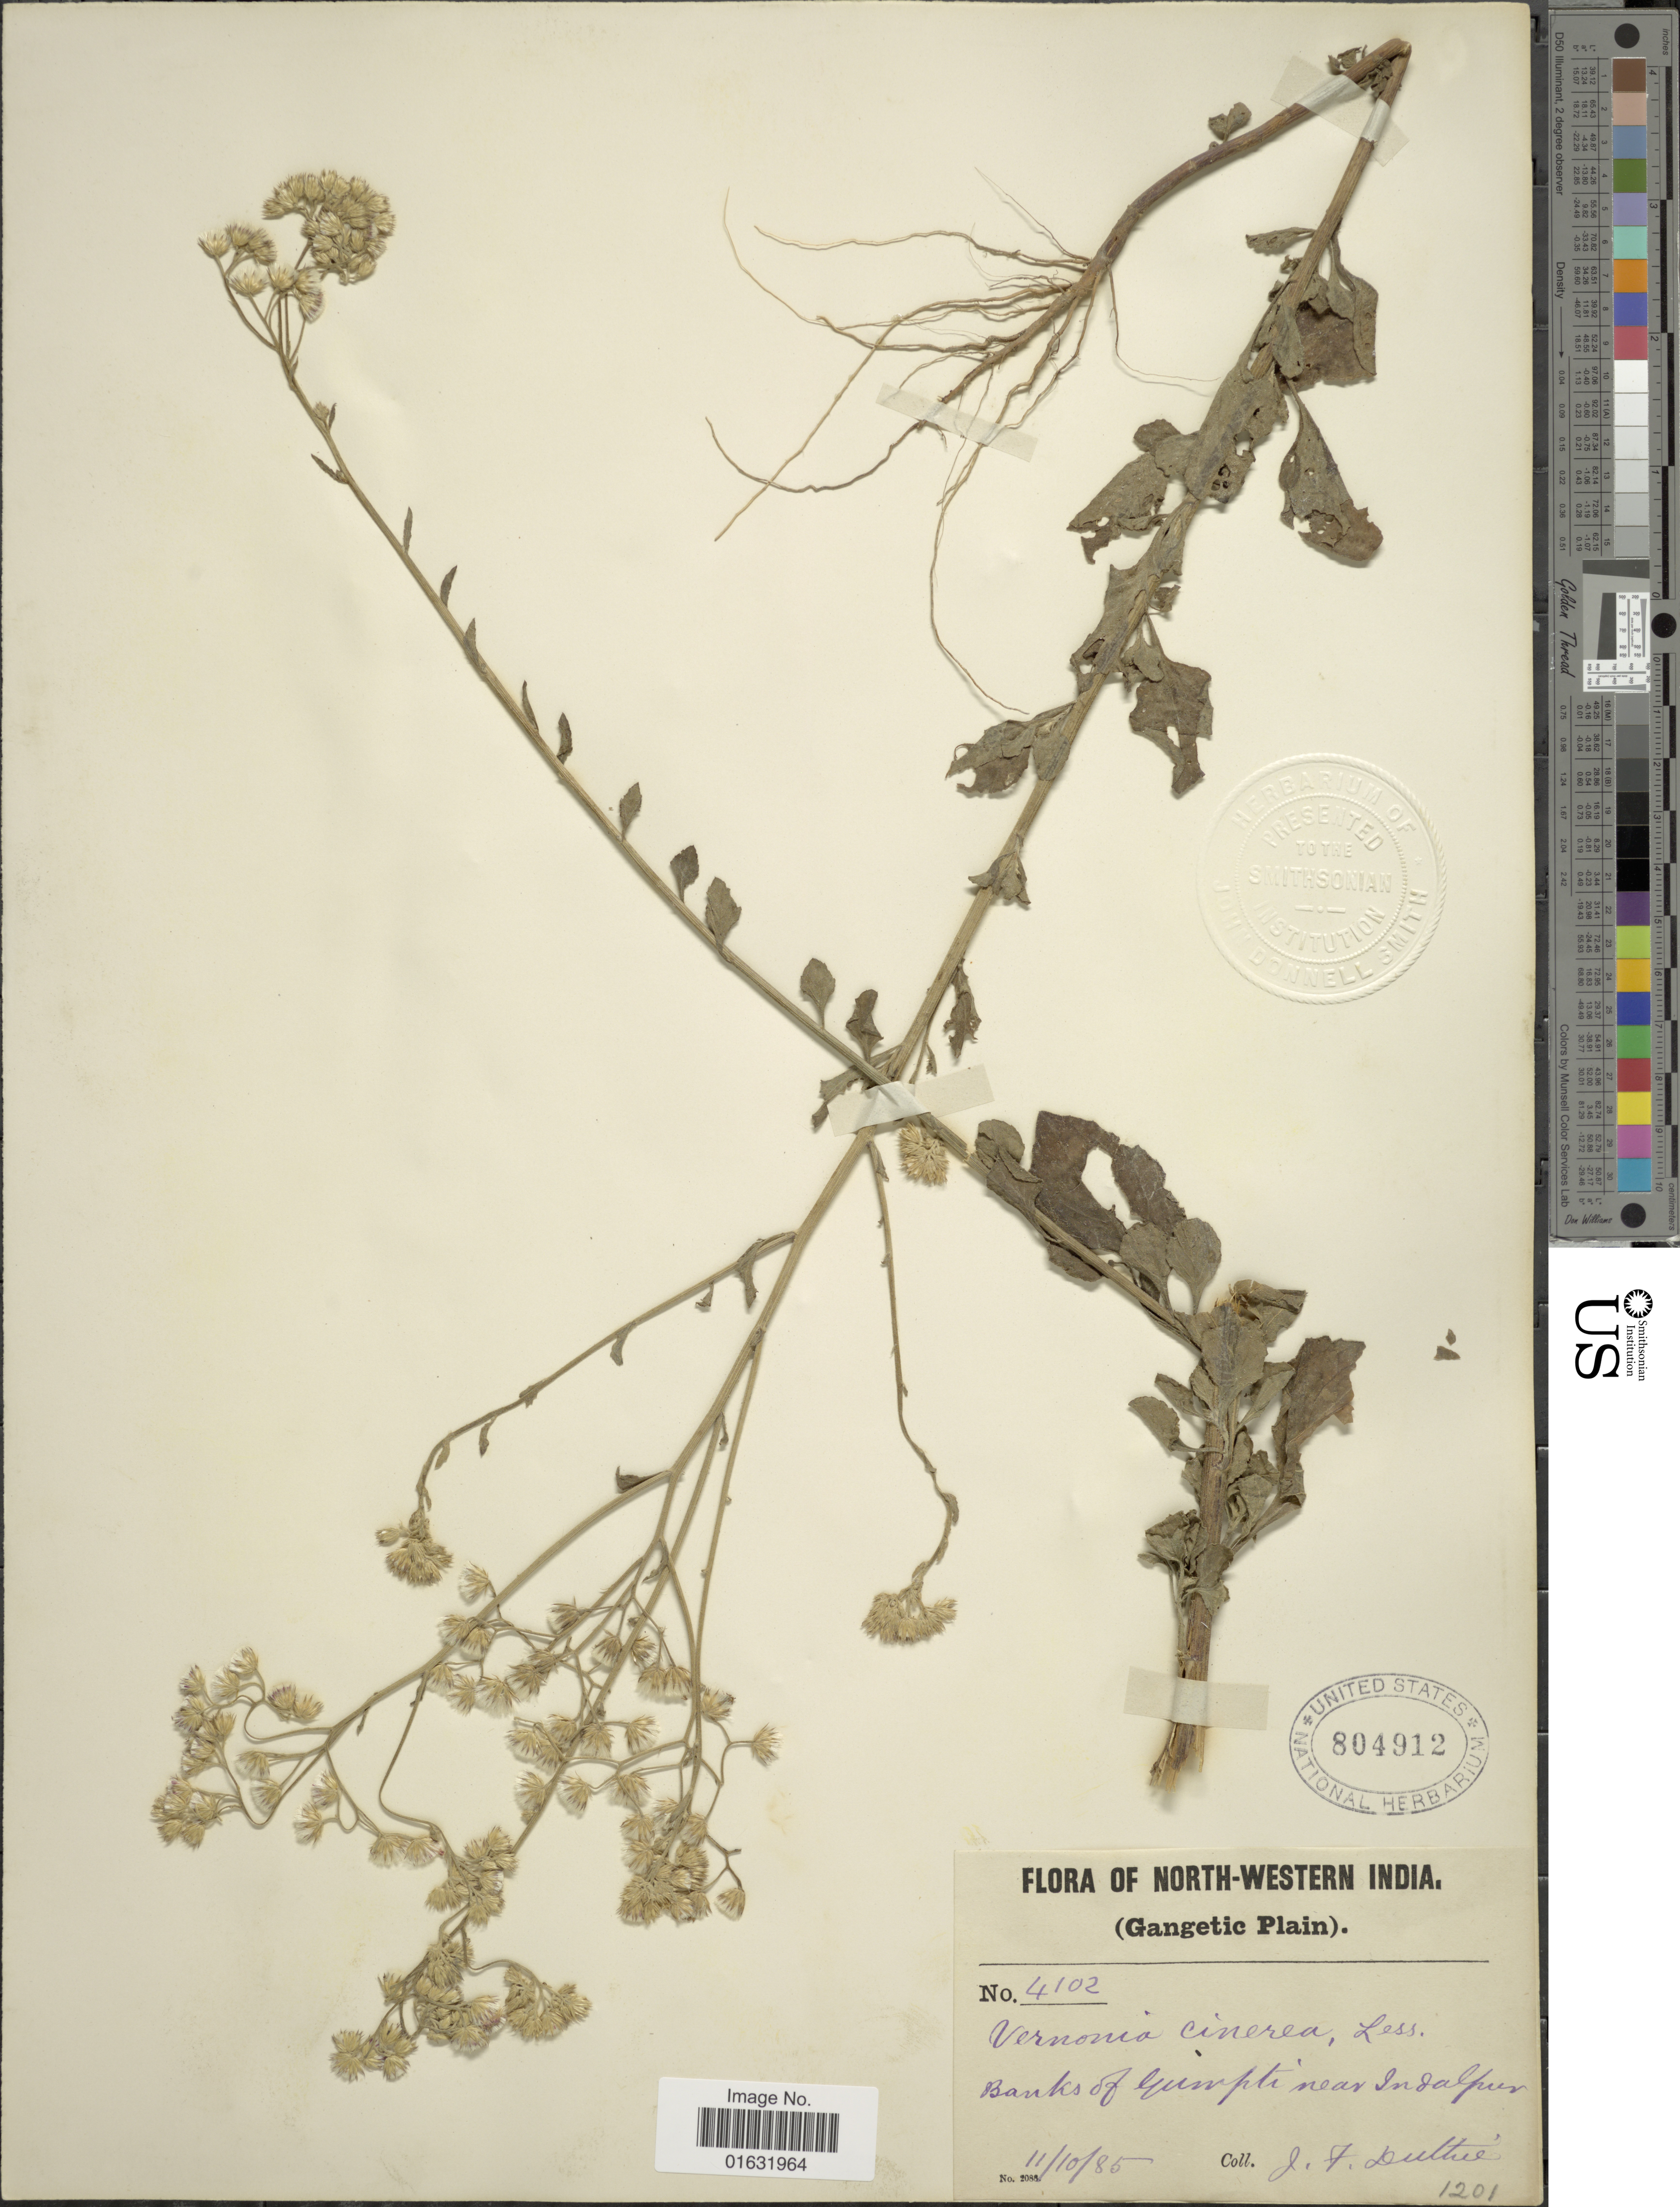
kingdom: Plantae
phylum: Tracheophyta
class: Magnoliopsida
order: Asterales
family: Asteraceae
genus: Cyanthillium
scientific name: Cyanthillium cinereum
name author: (L.) H. Rob.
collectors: J. F. Duthie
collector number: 4102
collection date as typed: Transcribed d/m/y: 11/10/85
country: India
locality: Northern-Western India (Gangetic Plain), Banks of Gumpti near Indalpur.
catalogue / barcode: US 804912